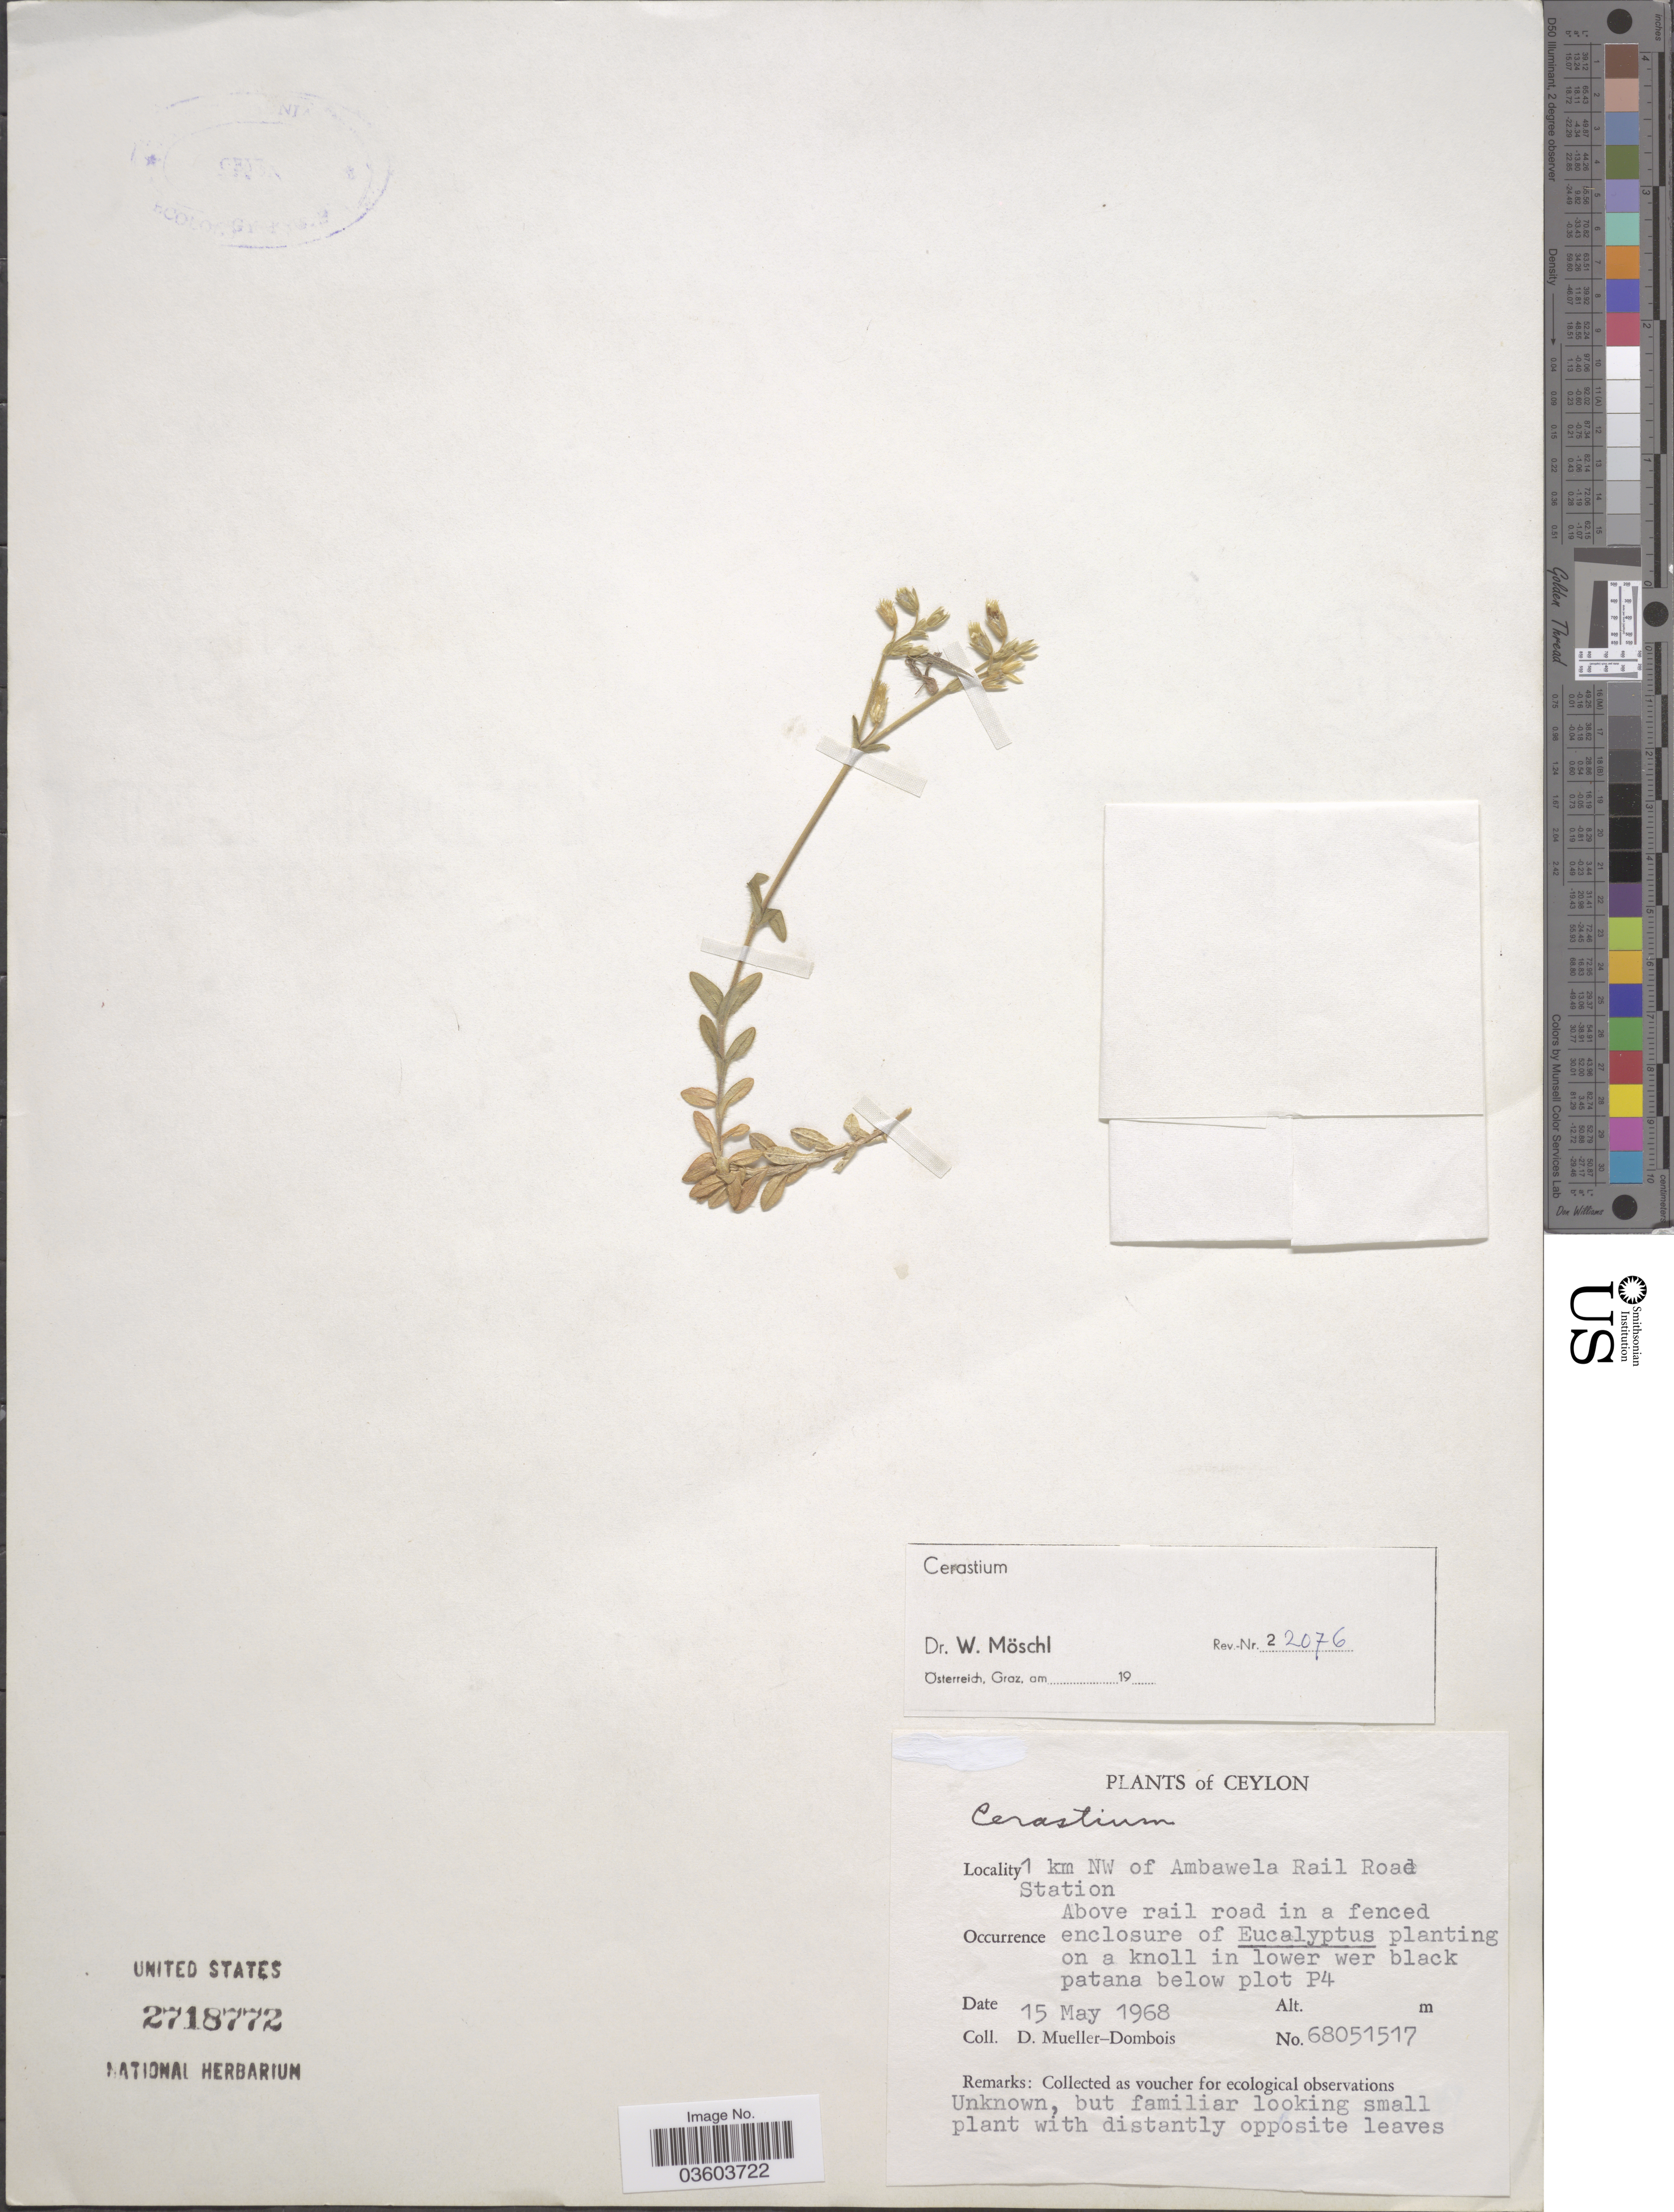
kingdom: Plantae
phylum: Tracheophyta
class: Magnoliopsida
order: Caryophyllales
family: Caryophyllaceae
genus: Cerastium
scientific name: Cerastium sp.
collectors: D. Mueller-Dombois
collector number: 68051517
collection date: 1968-05-15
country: Sri Lanka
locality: Ceylon. 1 km NW of Ambawela Rail Road Station. Above rail road in fenced enclosure. Patana below plot P4.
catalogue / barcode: US 2718772